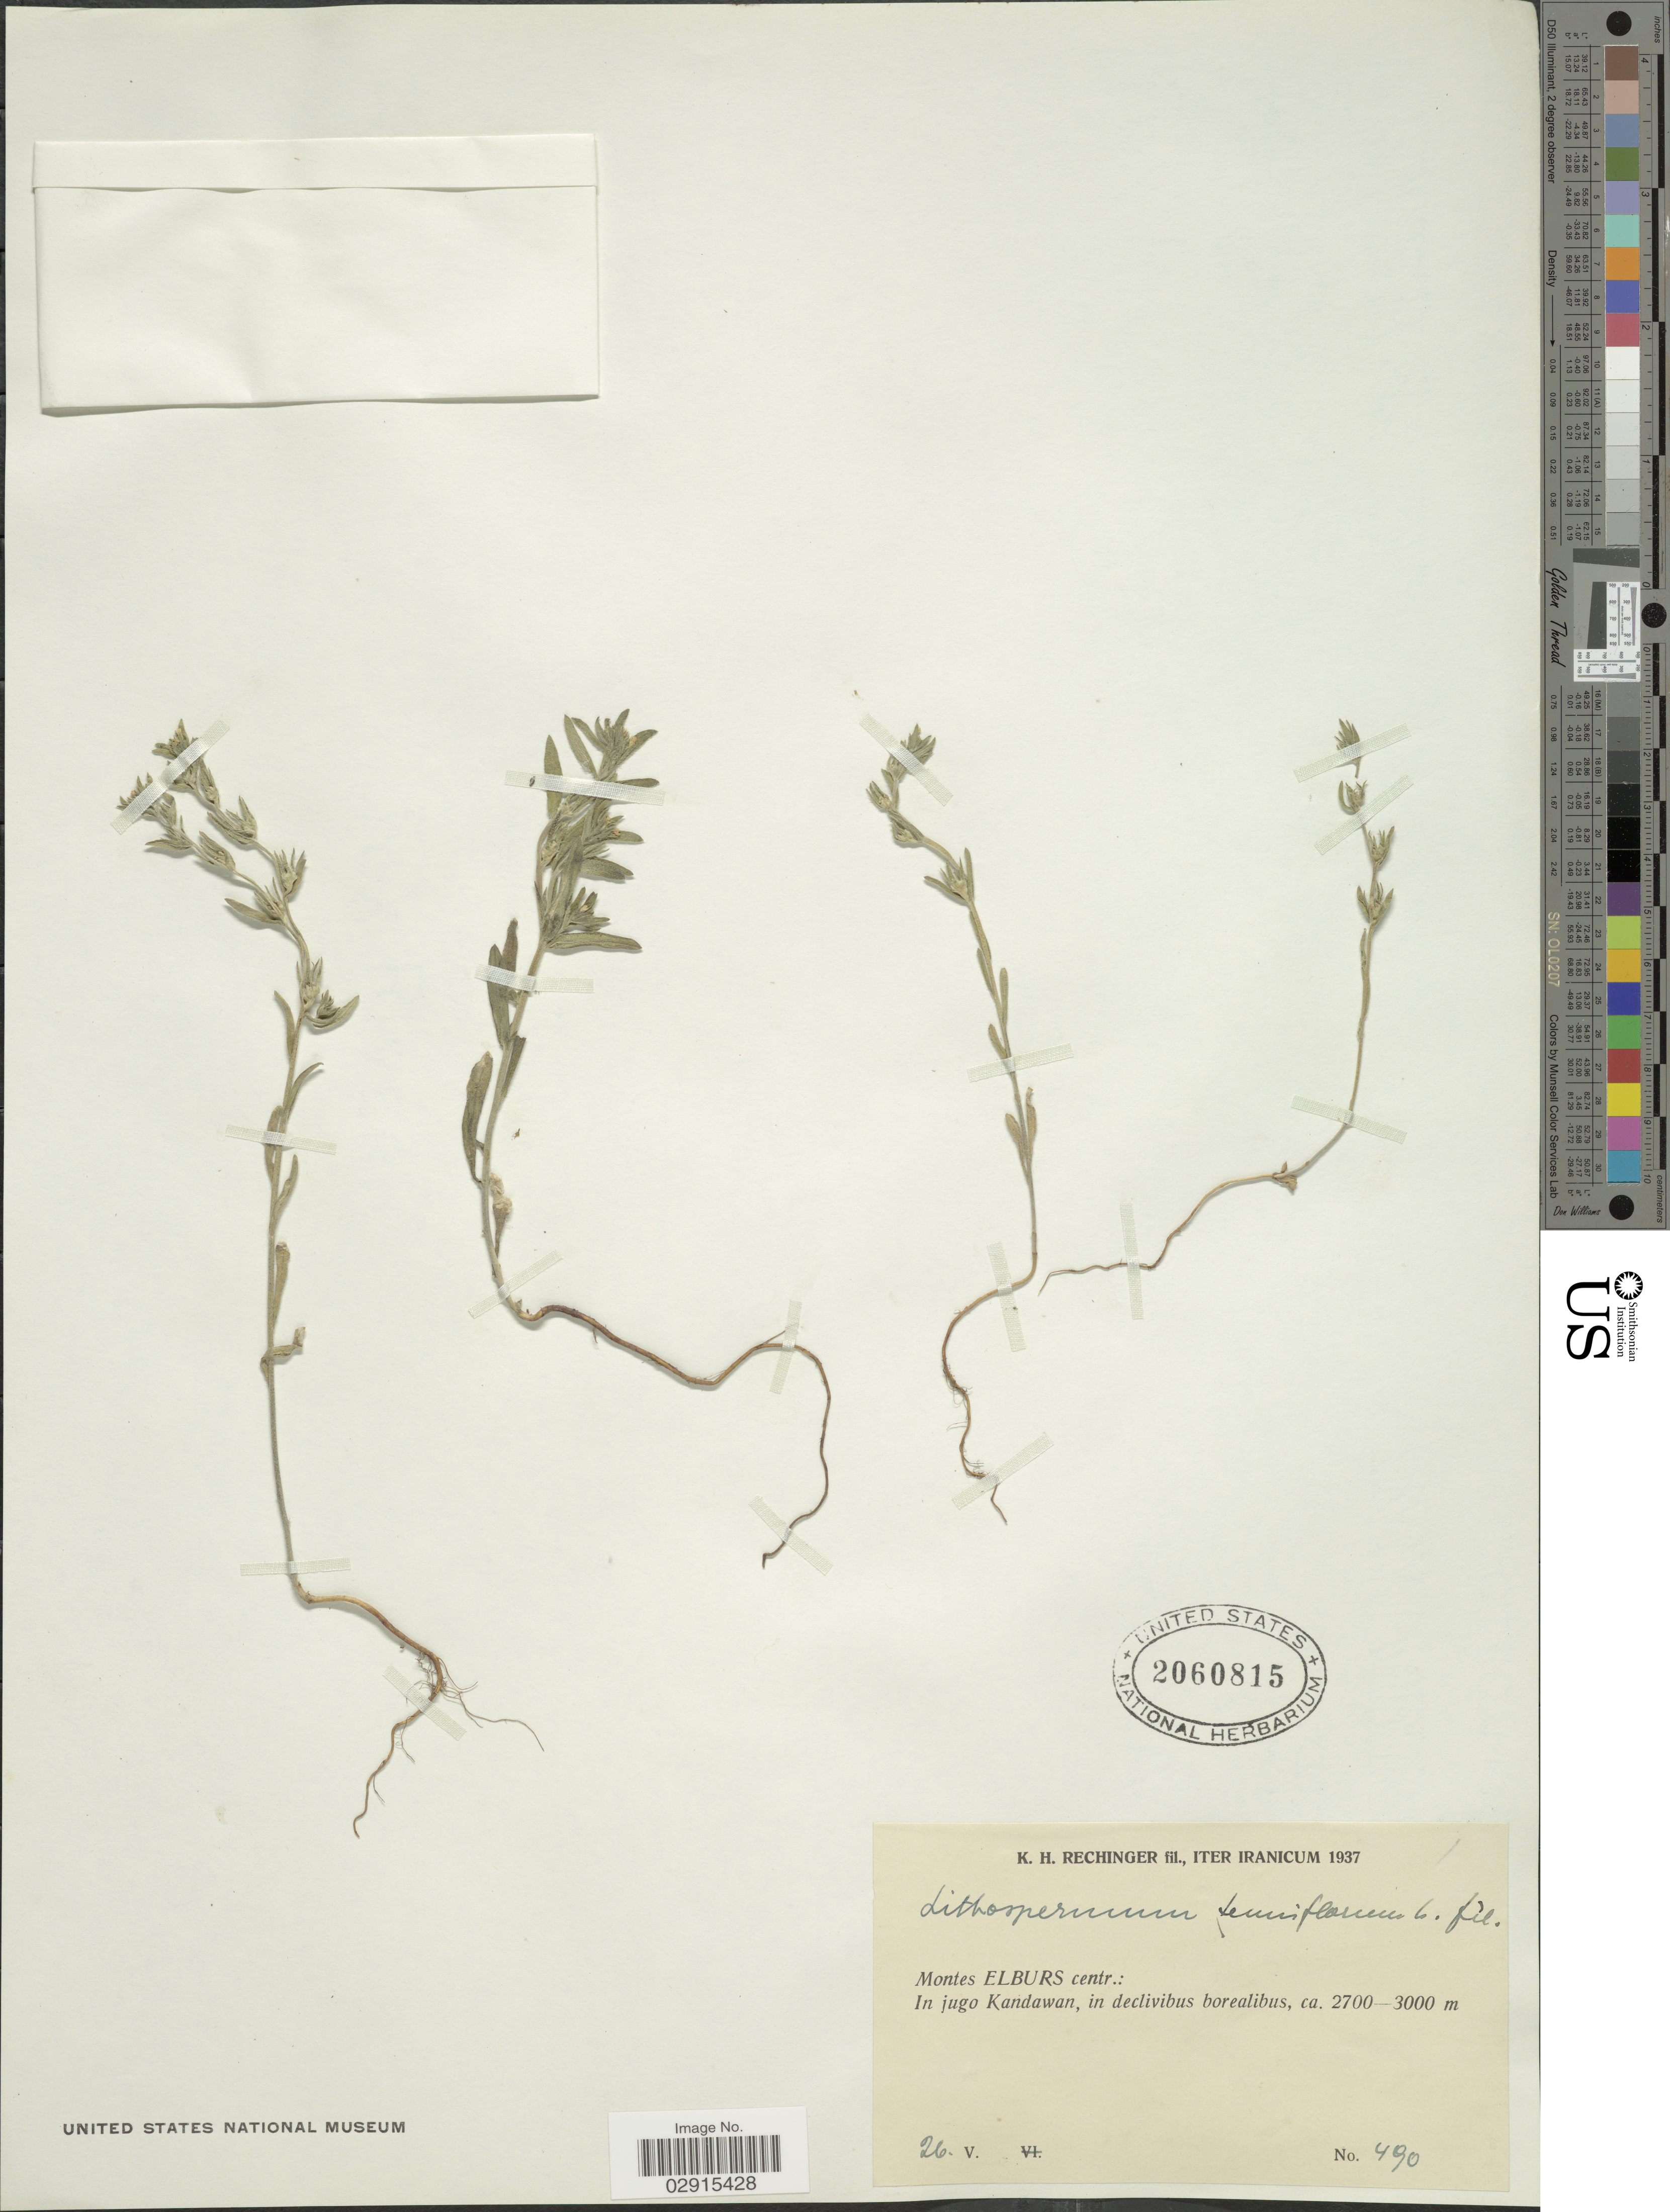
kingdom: Plantae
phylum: Tracheophyta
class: Magnoliopsida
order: Boraginales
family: Boraginaceae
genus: Lithospermum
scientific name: Lithospermum tenuiflorum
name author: L. f.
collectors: K. H. Rechinger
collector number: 490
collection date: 1937-05-26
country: Iran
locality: Montes Elburs centr.: In jugo Kandawan, in declivibus borealibus.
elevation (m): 2700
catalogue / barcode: US 2060815